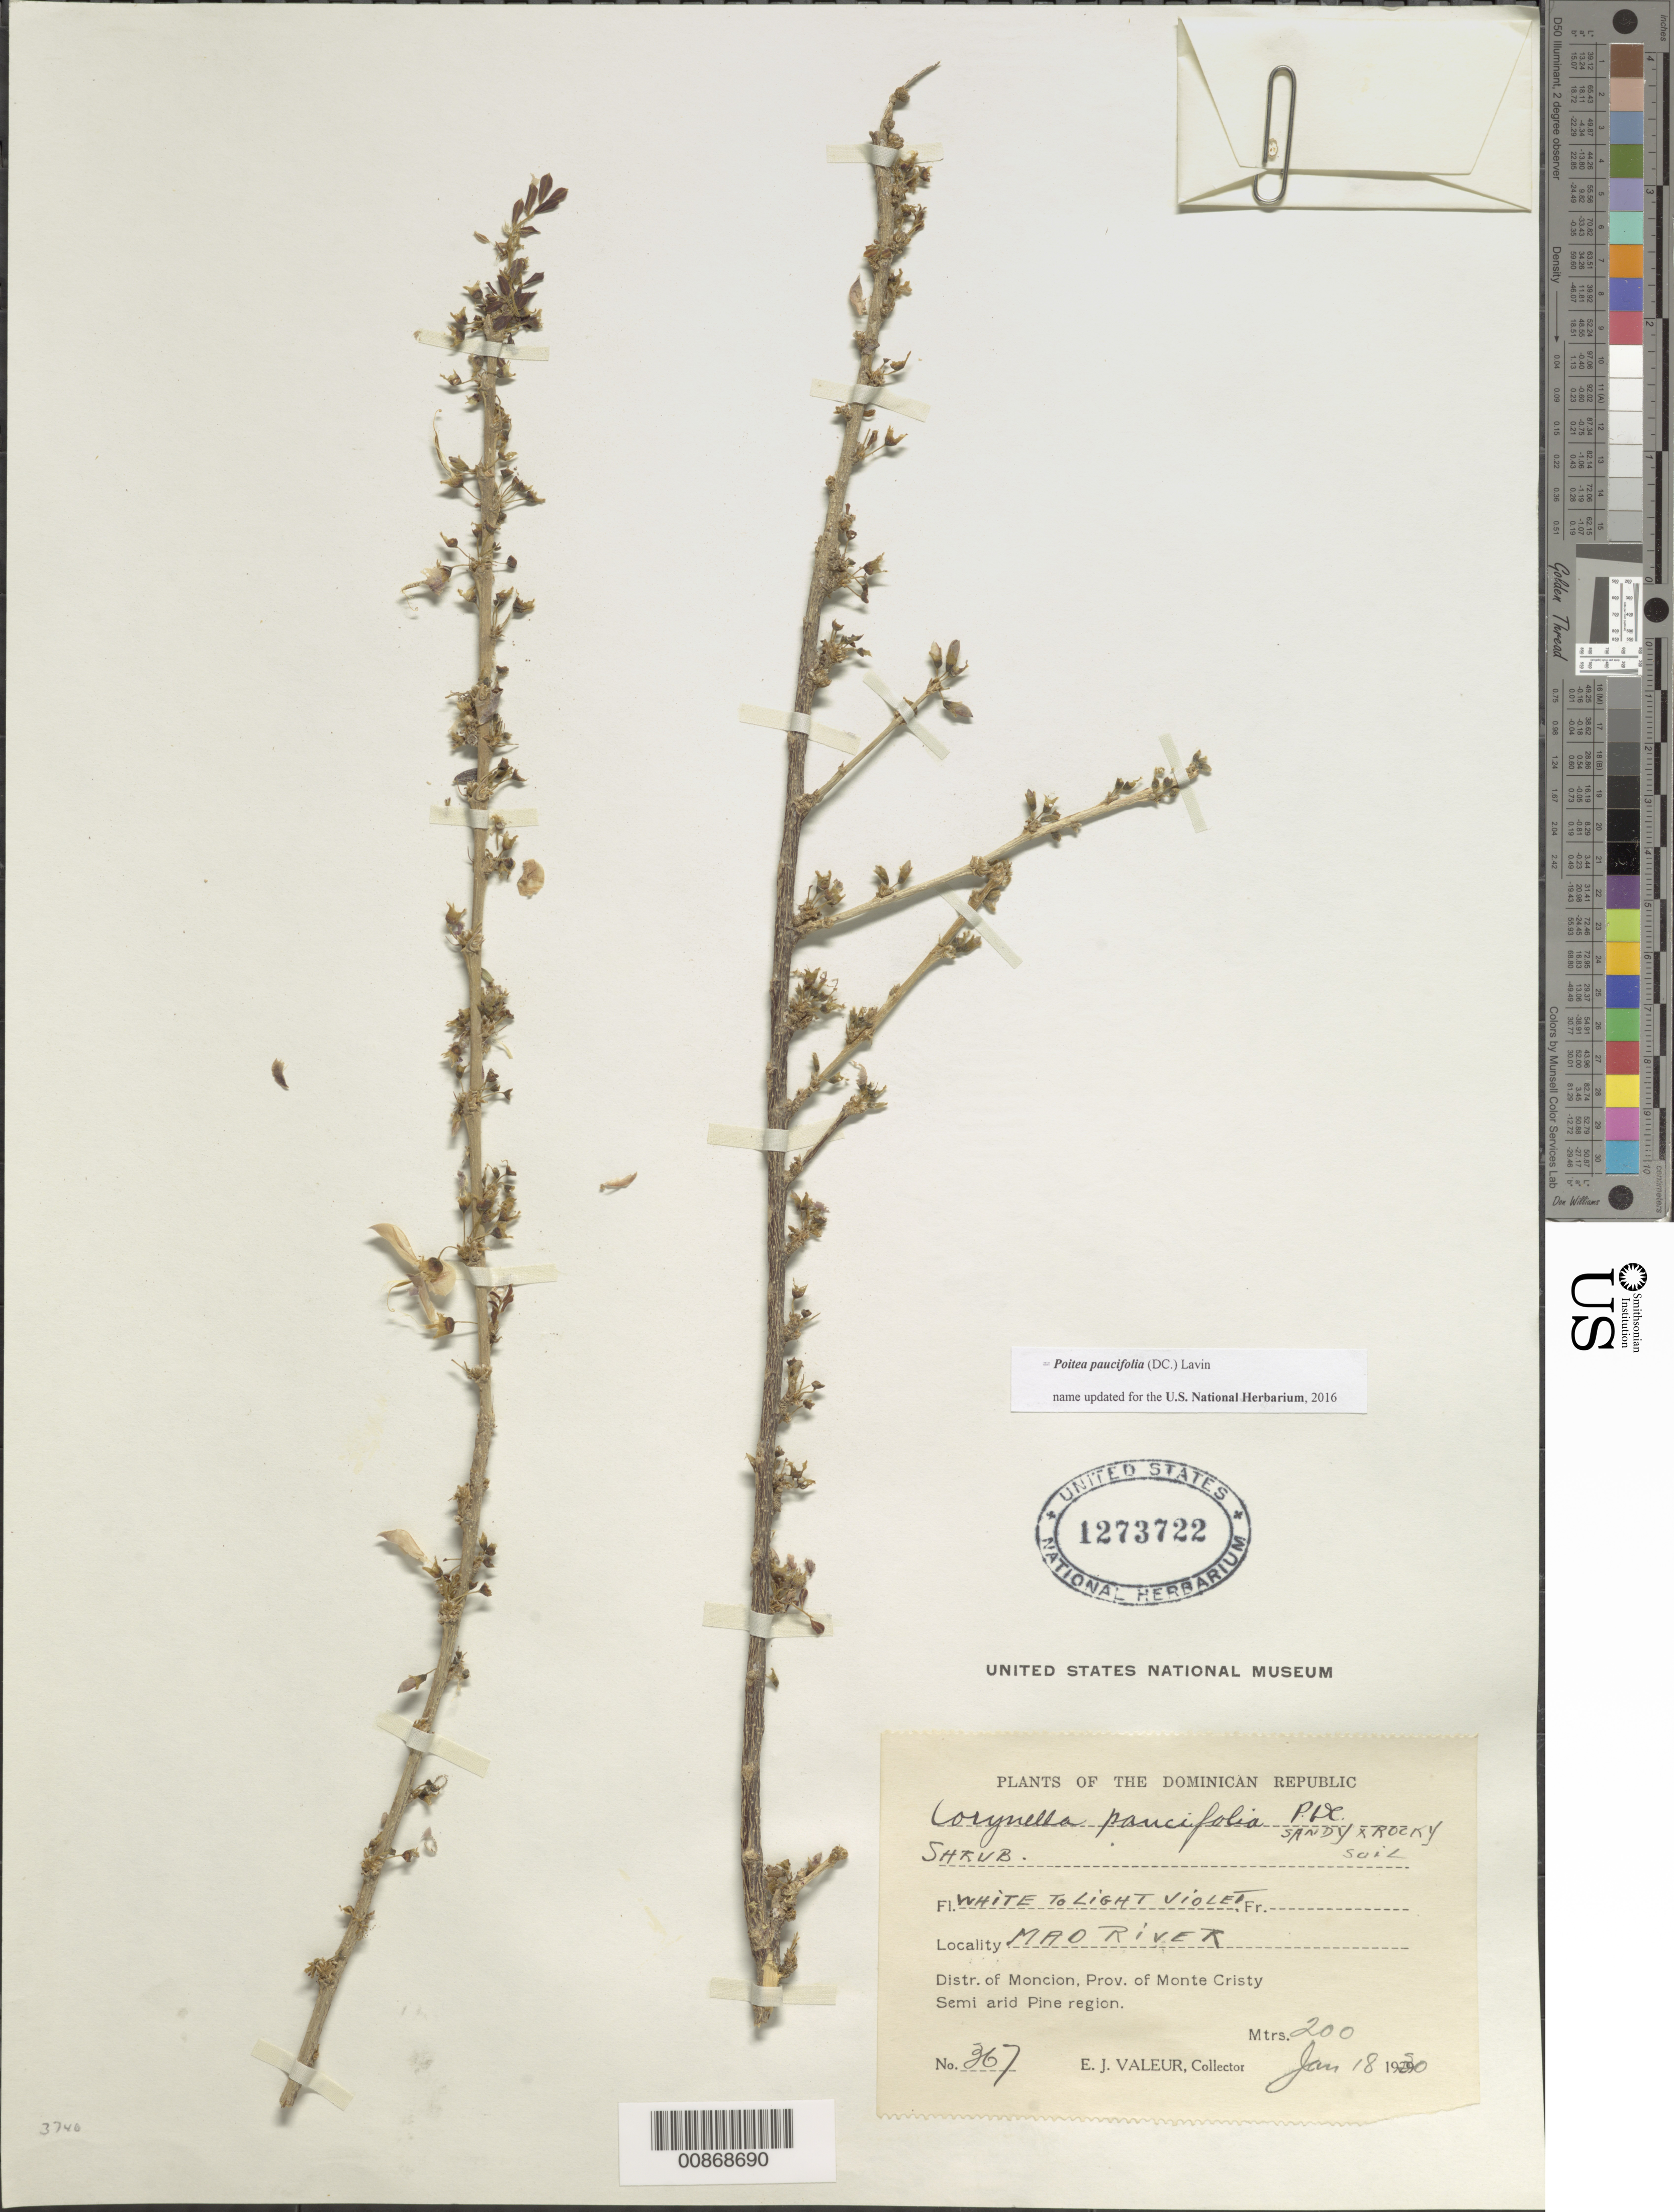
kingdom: Plantae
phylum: Tracheophyta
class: Magnoliopsida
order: Fabales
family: Fabaceae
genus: Poitea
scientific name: Poitea paucifolia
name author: (DC.) Lavin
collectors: E. Valeur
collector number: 367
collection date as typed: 18 Jan 1930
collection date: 1930-01-18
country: Dominican Republic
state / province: Monte Cristi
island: Hispaniola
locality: Mao River. Distr. of Monción.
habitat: Sandy soil or rocky. Semi arid Pine region.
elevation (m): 200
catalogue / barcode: US 1273722